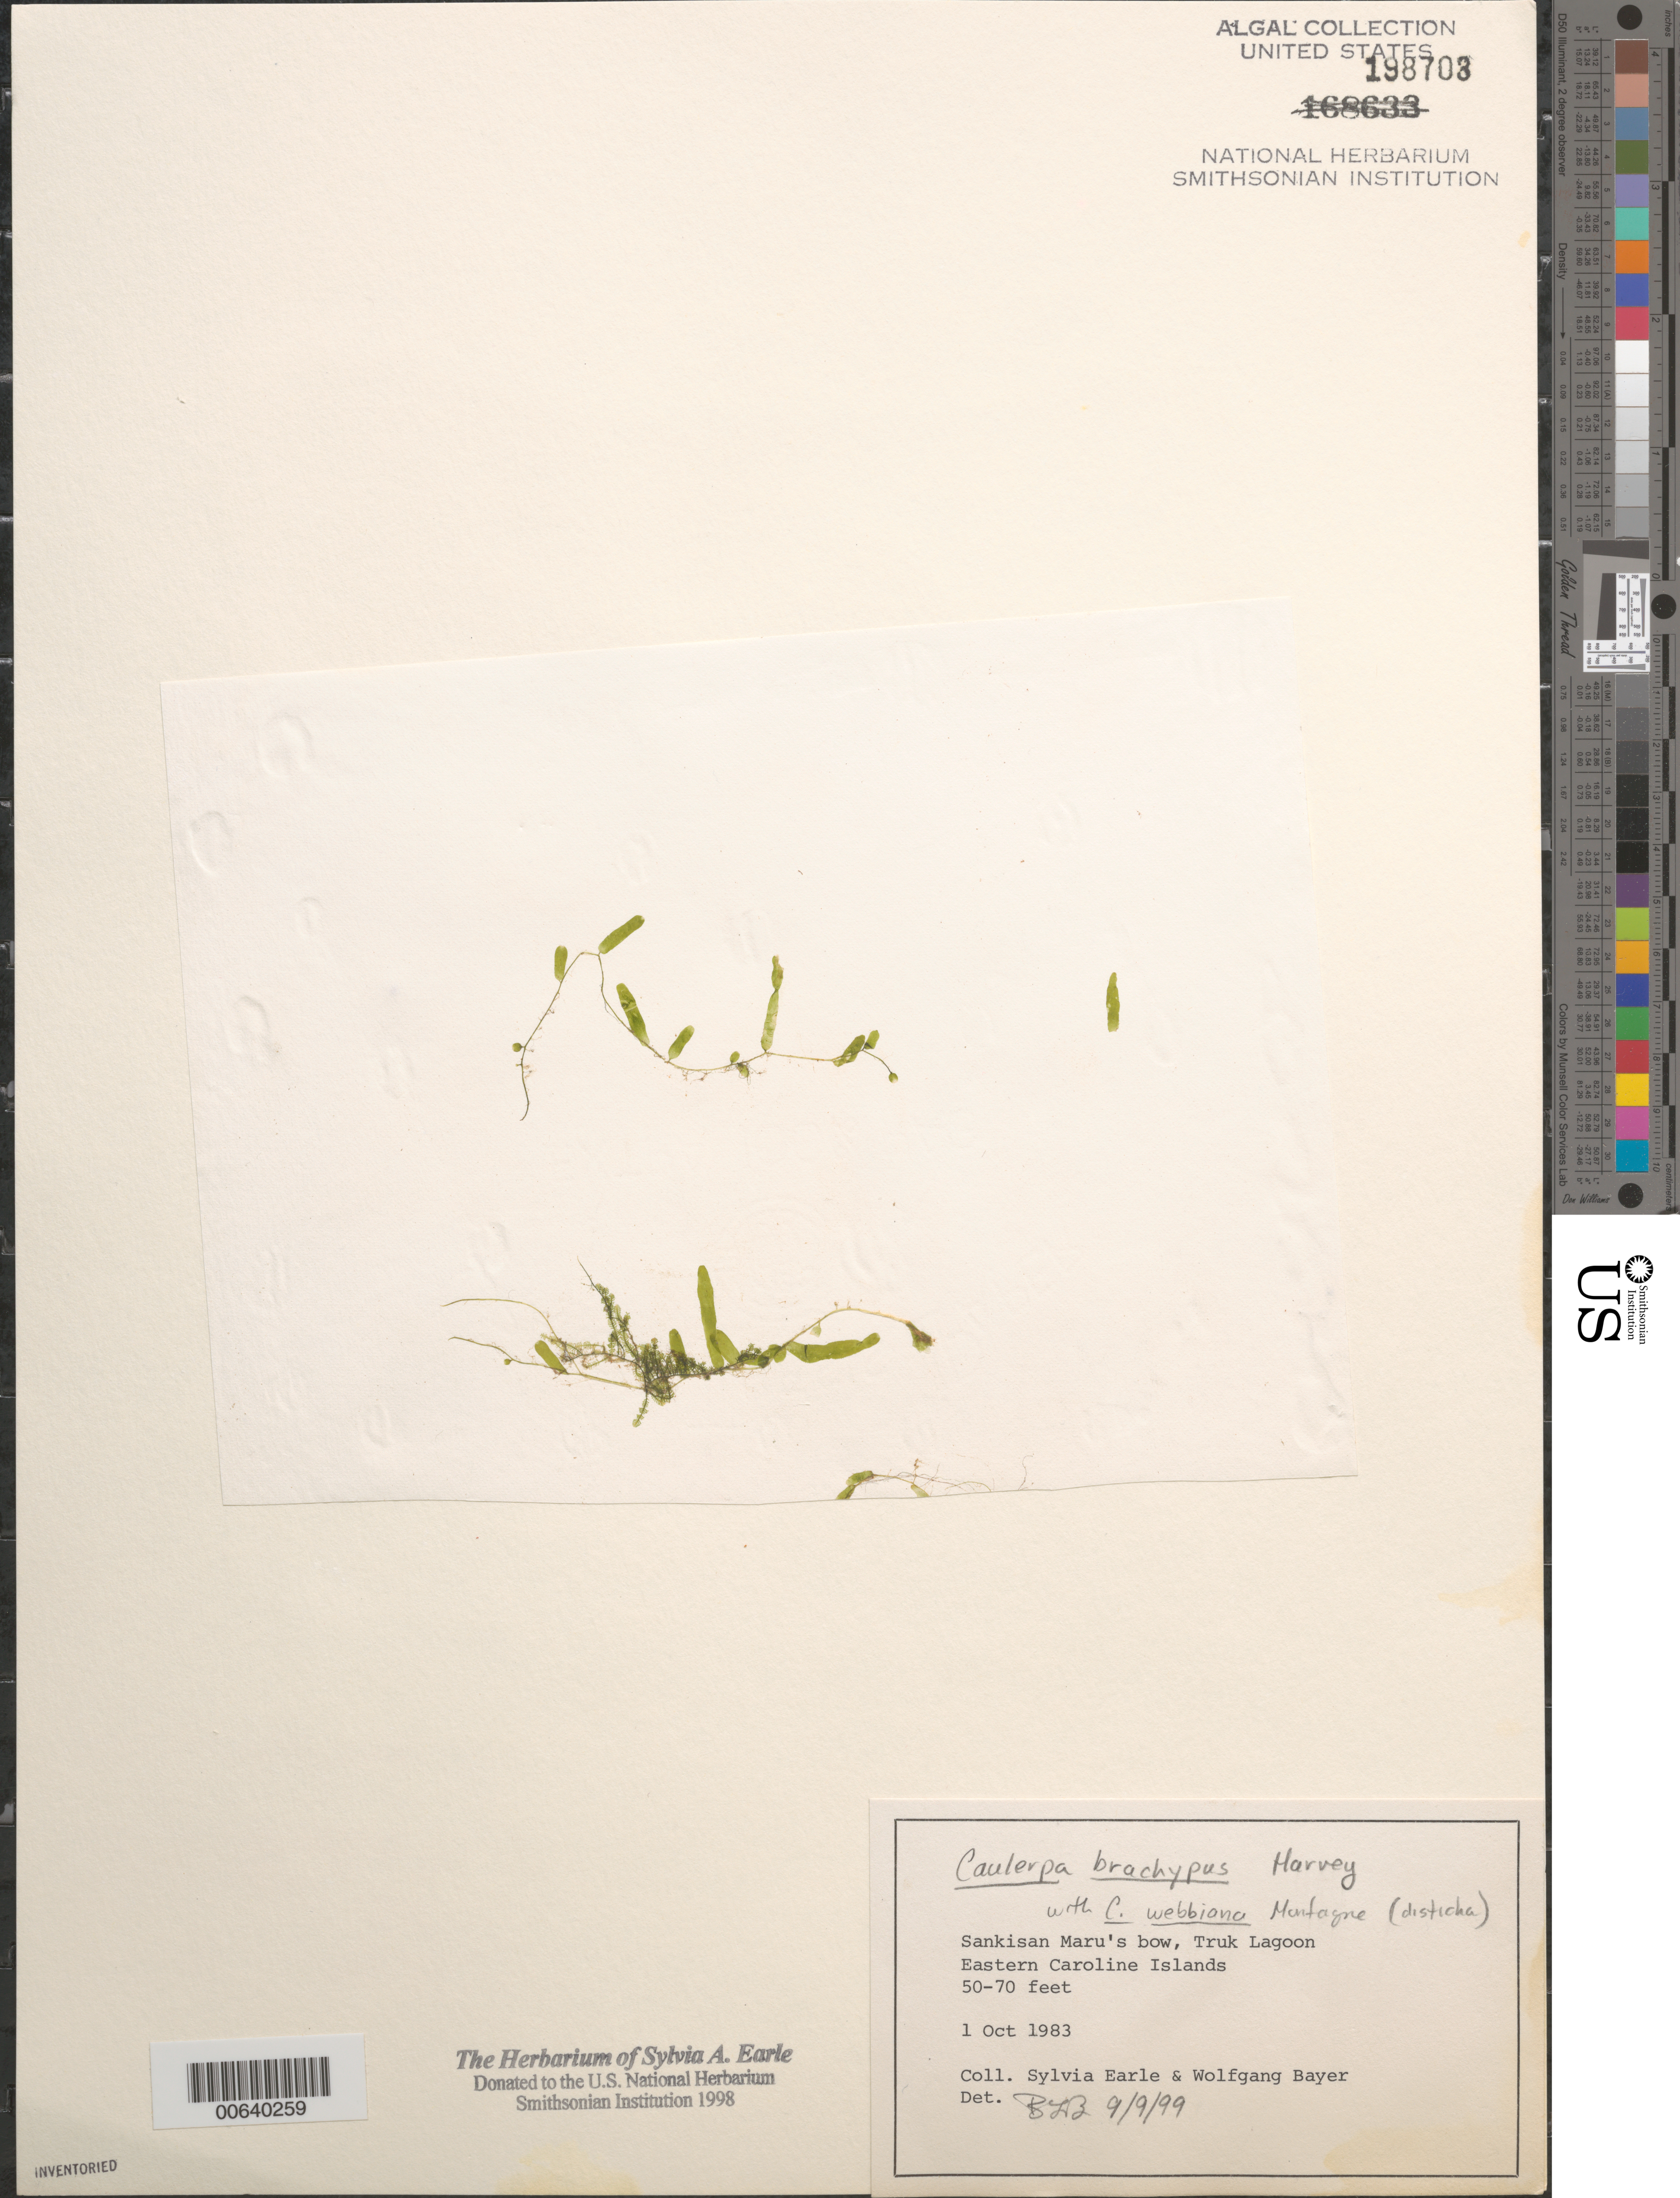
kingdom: Plantae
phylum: Chlorophyta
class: Ulvophyceae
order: Bryopsidales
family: Caulerpaceae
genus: Caulerpa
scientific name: Caulerpa brachypus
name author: Harv.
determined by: Brooks, B. L., (BOT), Smithsonian Institution - National Museum of Natural History (UNITED STATES)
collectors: S. A. Earle & W. Bayer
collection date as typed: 01 Oct 1983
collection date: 1983-10-01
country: Micronesia, Federated States of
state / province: Truk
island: Truk (Chuuk) Is.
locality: Sankisan Maru, Chuuk Lagoon [Truk Lagoon]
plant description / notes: With Caulerpa webbiana Montagne (disticha)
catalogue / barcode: US 198703